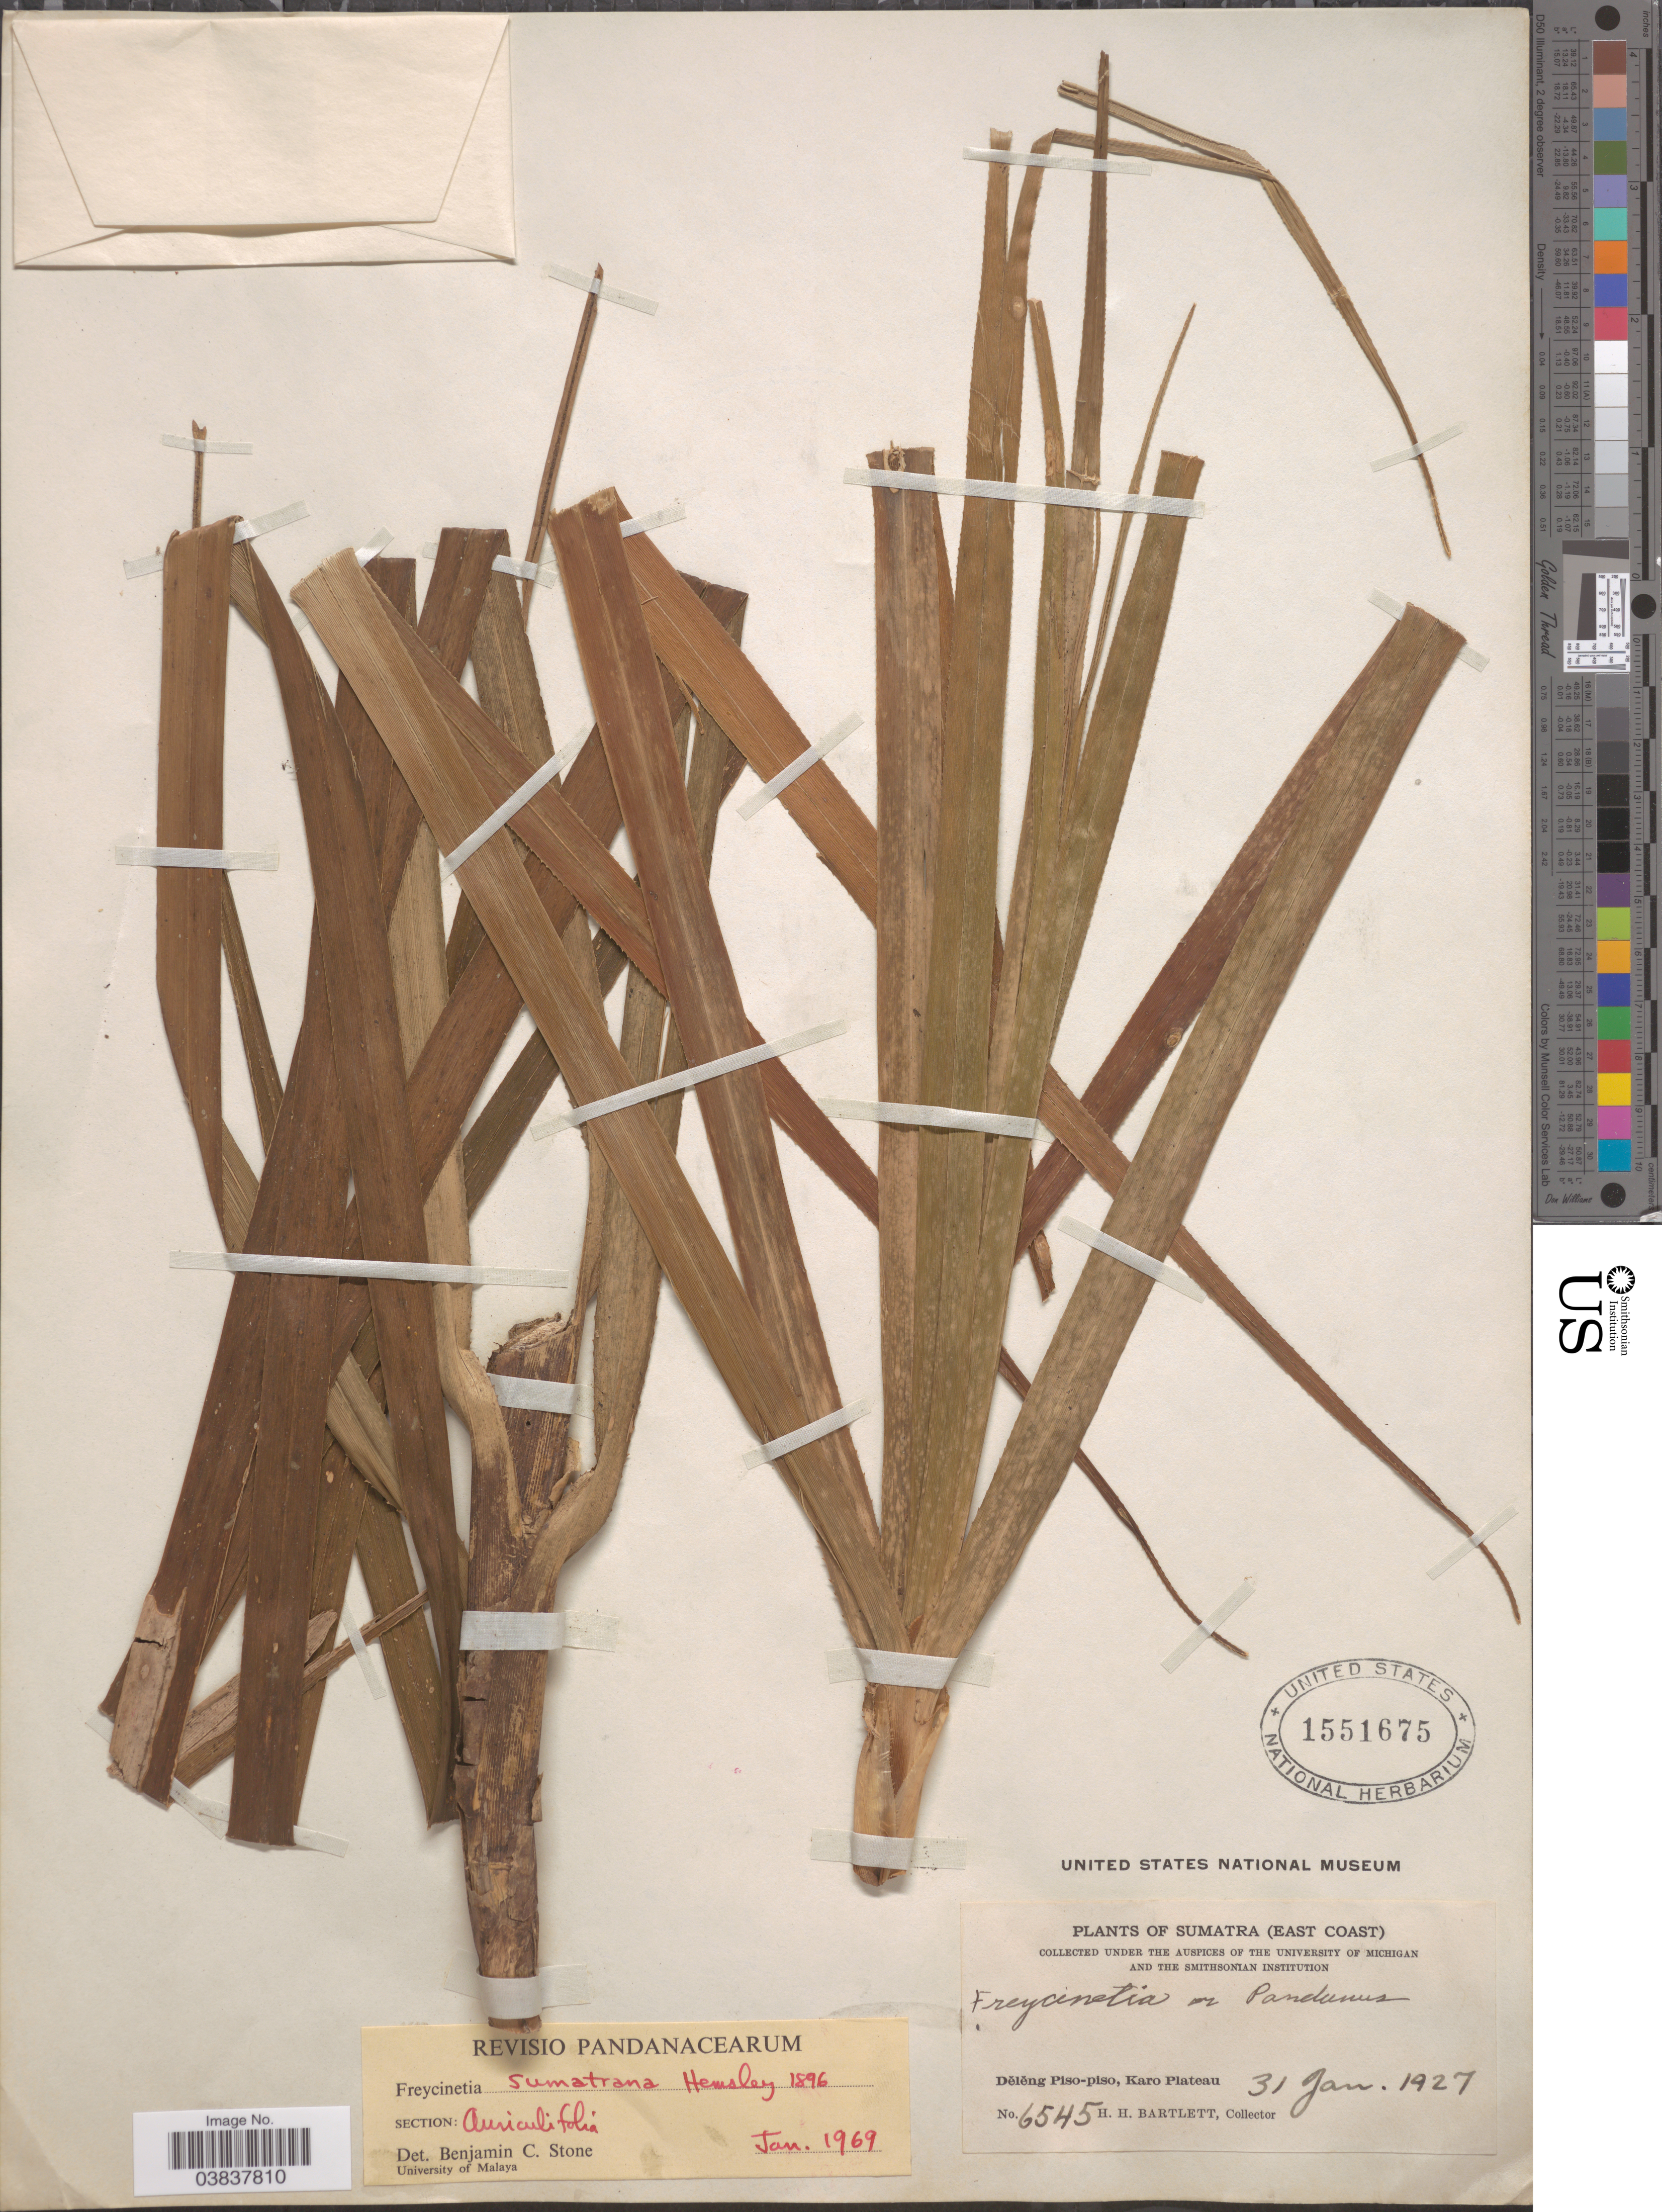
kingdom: Plantae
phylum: Tracheophyta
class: Liliopsida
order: Pandanales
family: Pandanaceae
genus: Freycinetia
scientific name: Freycinetia sumatrana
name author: Hemsl.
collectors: H. H. Bartlett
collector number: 6545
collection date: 1927-01-31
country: Indonesia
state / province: Sumatra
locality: East Coast. Dělěng Piso-piso, Karo Plateau.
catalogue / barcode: US 1551675